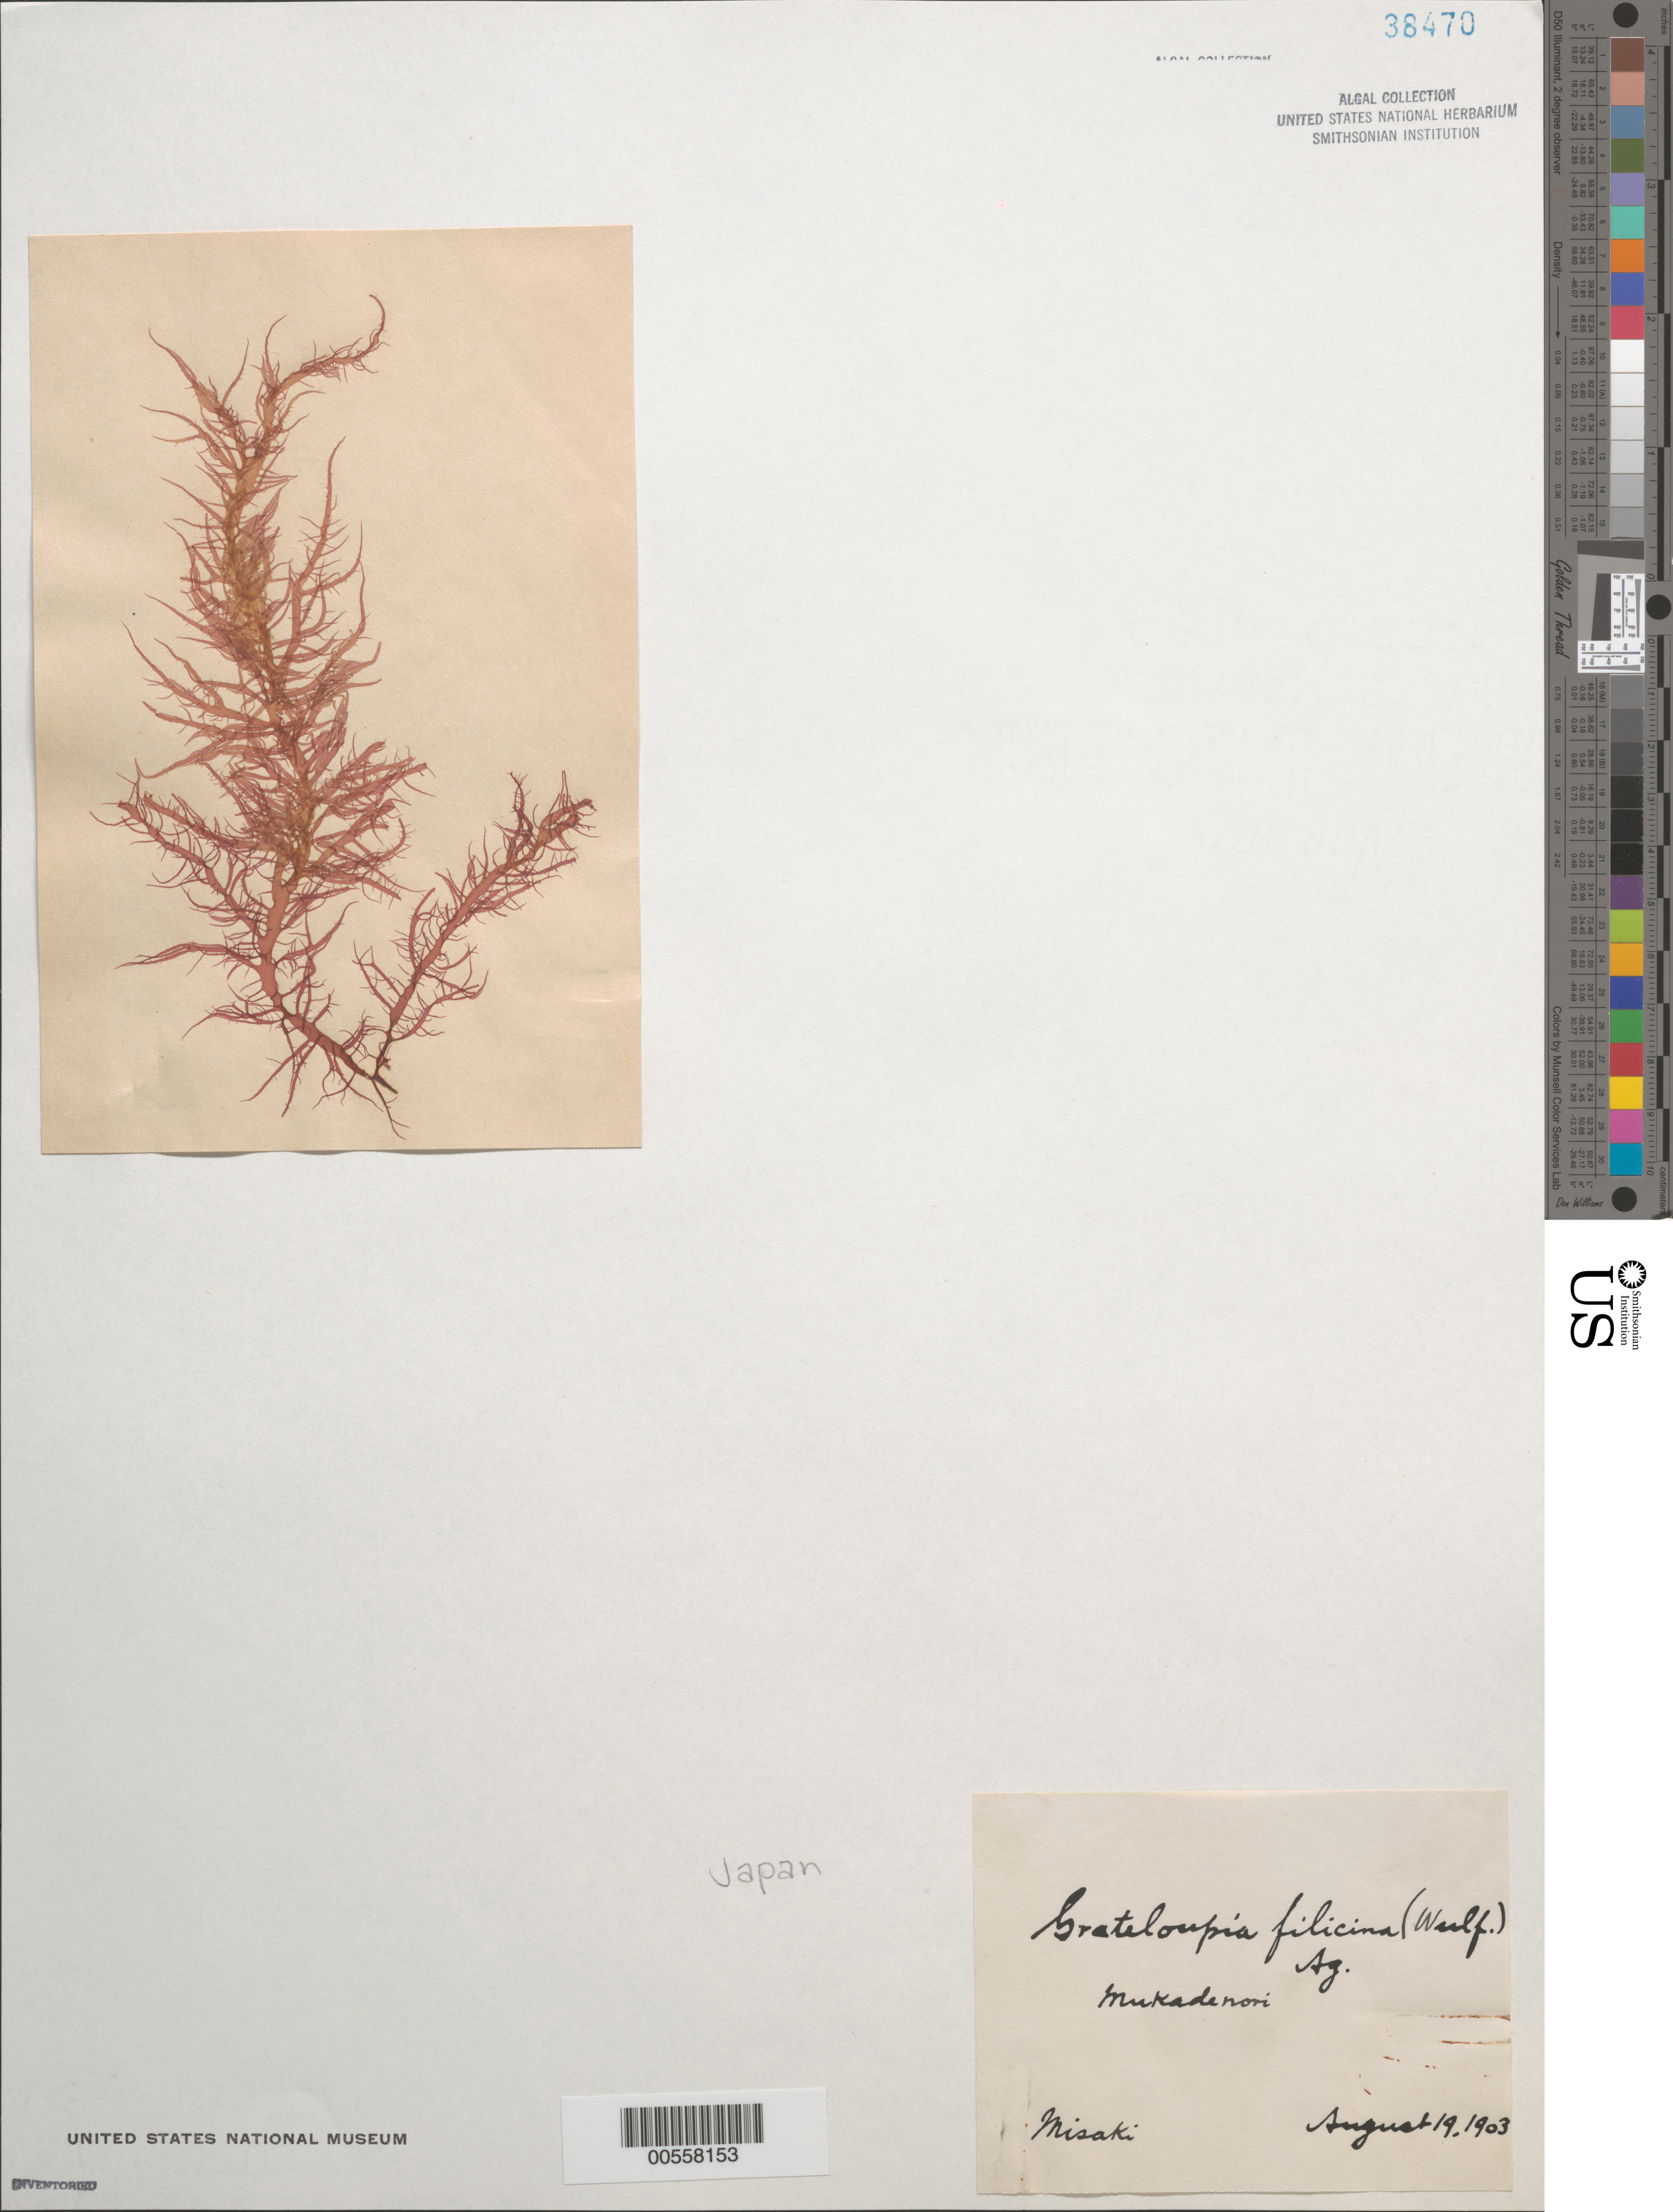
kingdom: Plantae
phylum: Rhodophyta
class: Florideophyceae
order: Halymeniales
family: Halymeniaceae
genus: Grateloupia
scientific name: Grateloupia filicina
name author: (J.V.Lamouroux) C. Agardh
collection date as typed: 19 Aug 1903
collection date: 1903-08-19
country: Japan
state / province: Kanagawa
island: Honshu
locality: Misaki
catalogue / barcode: US 38470